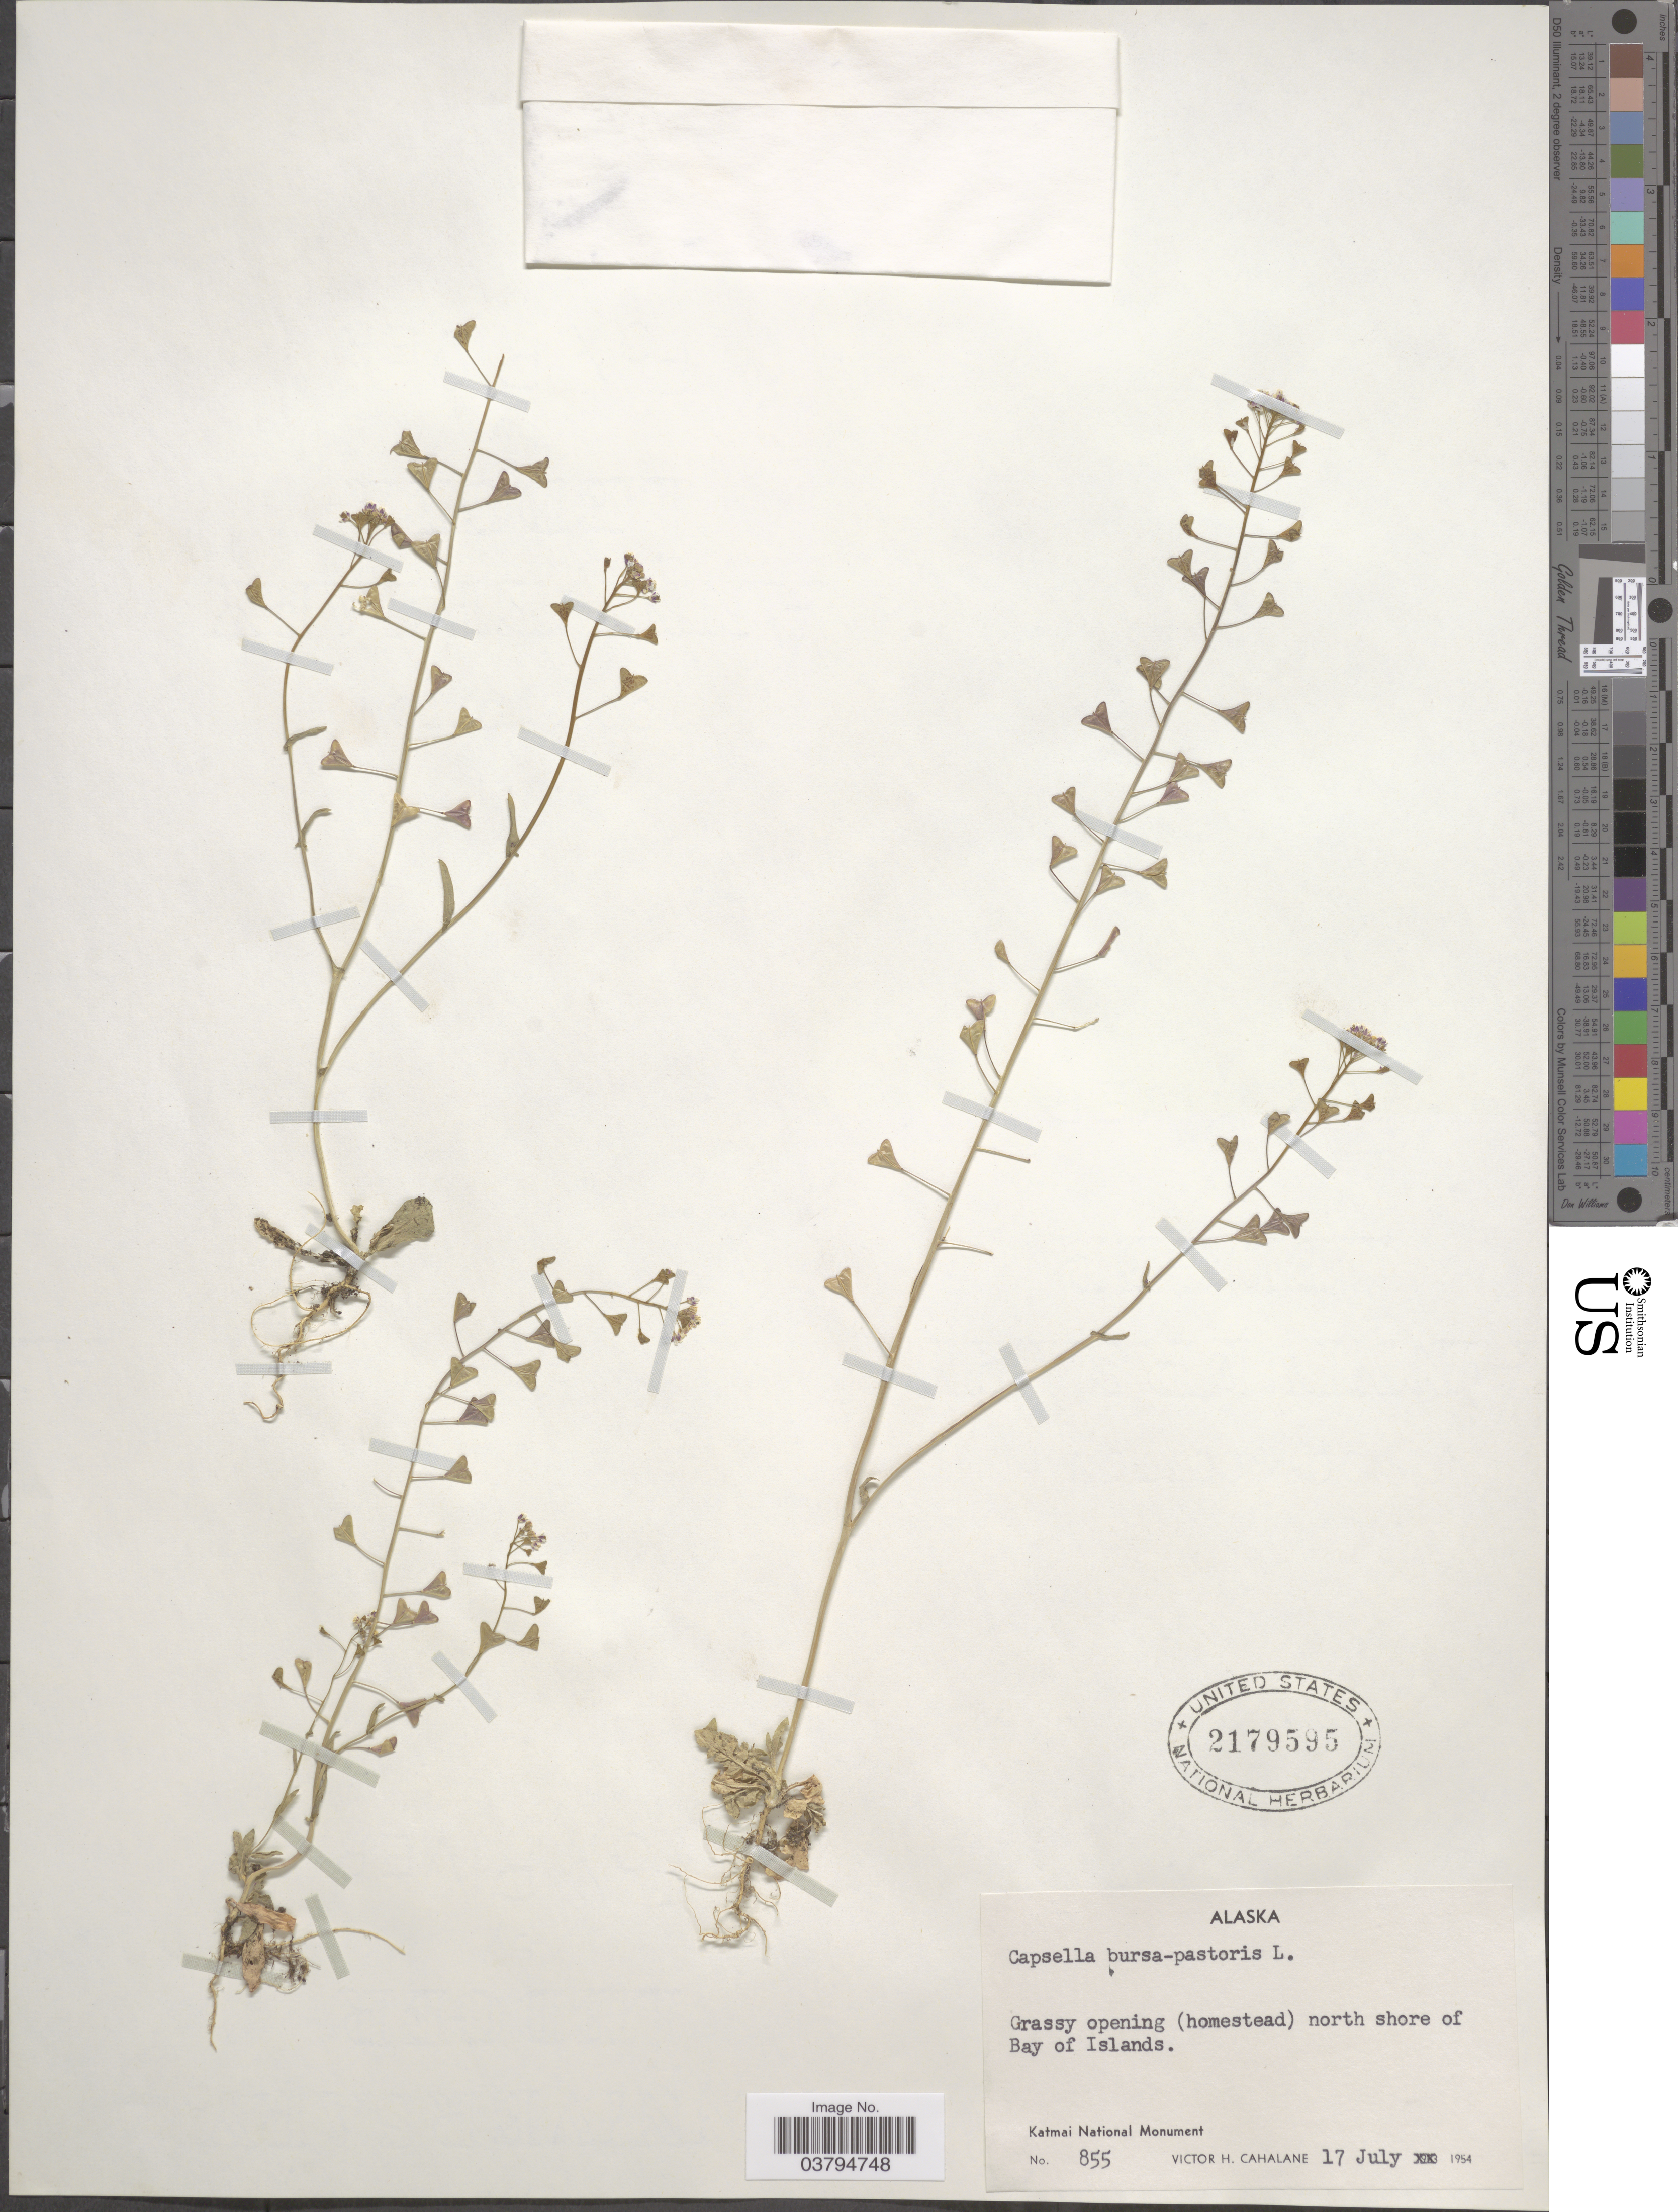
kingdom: Plantae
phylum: Tracheophyta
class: Magnoliopsida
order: Brassicales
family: Brassicaceae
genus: Capsella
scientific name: Capsella bursa-pastoris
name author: (L.) Medik.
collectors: V. Cahalane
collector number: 855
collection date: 1954-07-17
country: United States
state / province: Alaska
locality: Grassy opening (homestead) north shore of Bay of Islands. Katmai National Monument.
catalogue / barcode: US 2179595